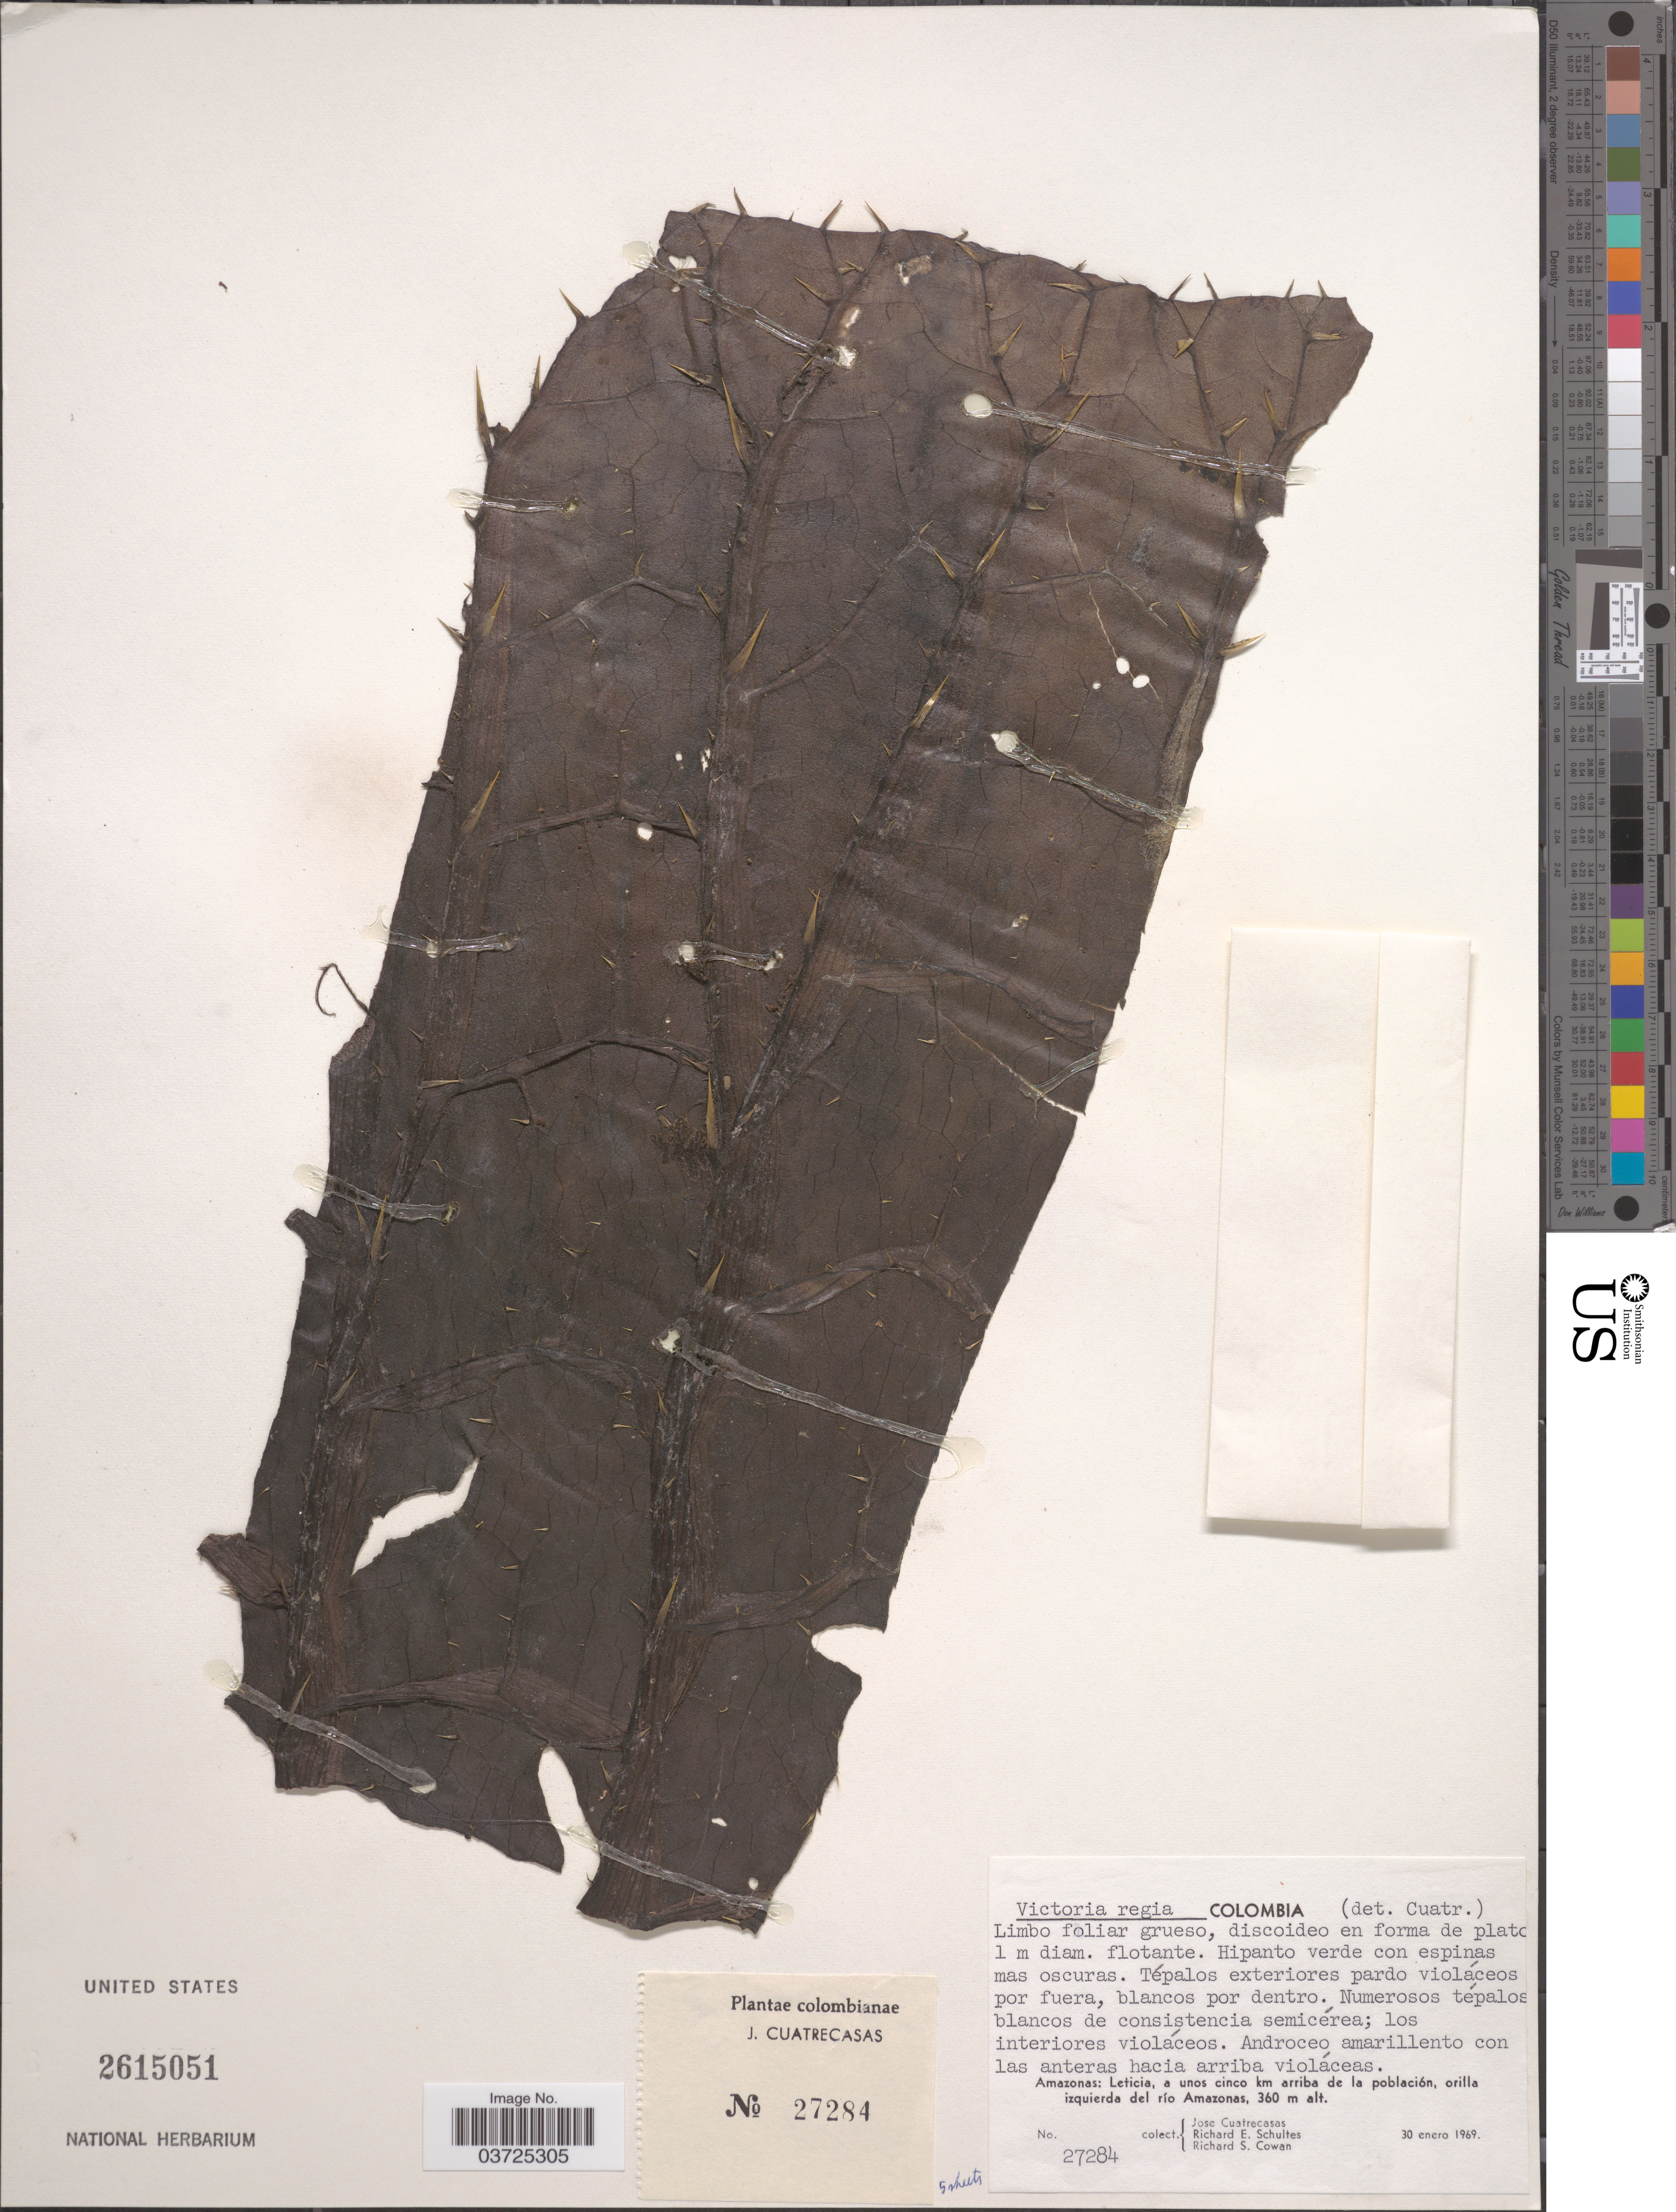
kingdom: Plantae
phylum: Tracheophyta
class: Magnoliopsida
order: Nymphaeales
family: Nymphaeaceae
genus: Victoria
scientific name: Victoria amazonica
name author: (Poepp.) Klotzsch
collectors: J. Cuatrecasas, R. E. Schultes & R. S. Cowan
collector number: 27284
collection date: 1969-01-30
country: Colombia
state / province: Amazônas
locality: Leticia, a unos cinco km arriba de la población, orilla izquierda del río Amazonas.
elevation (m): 360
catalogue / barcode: US 2615051